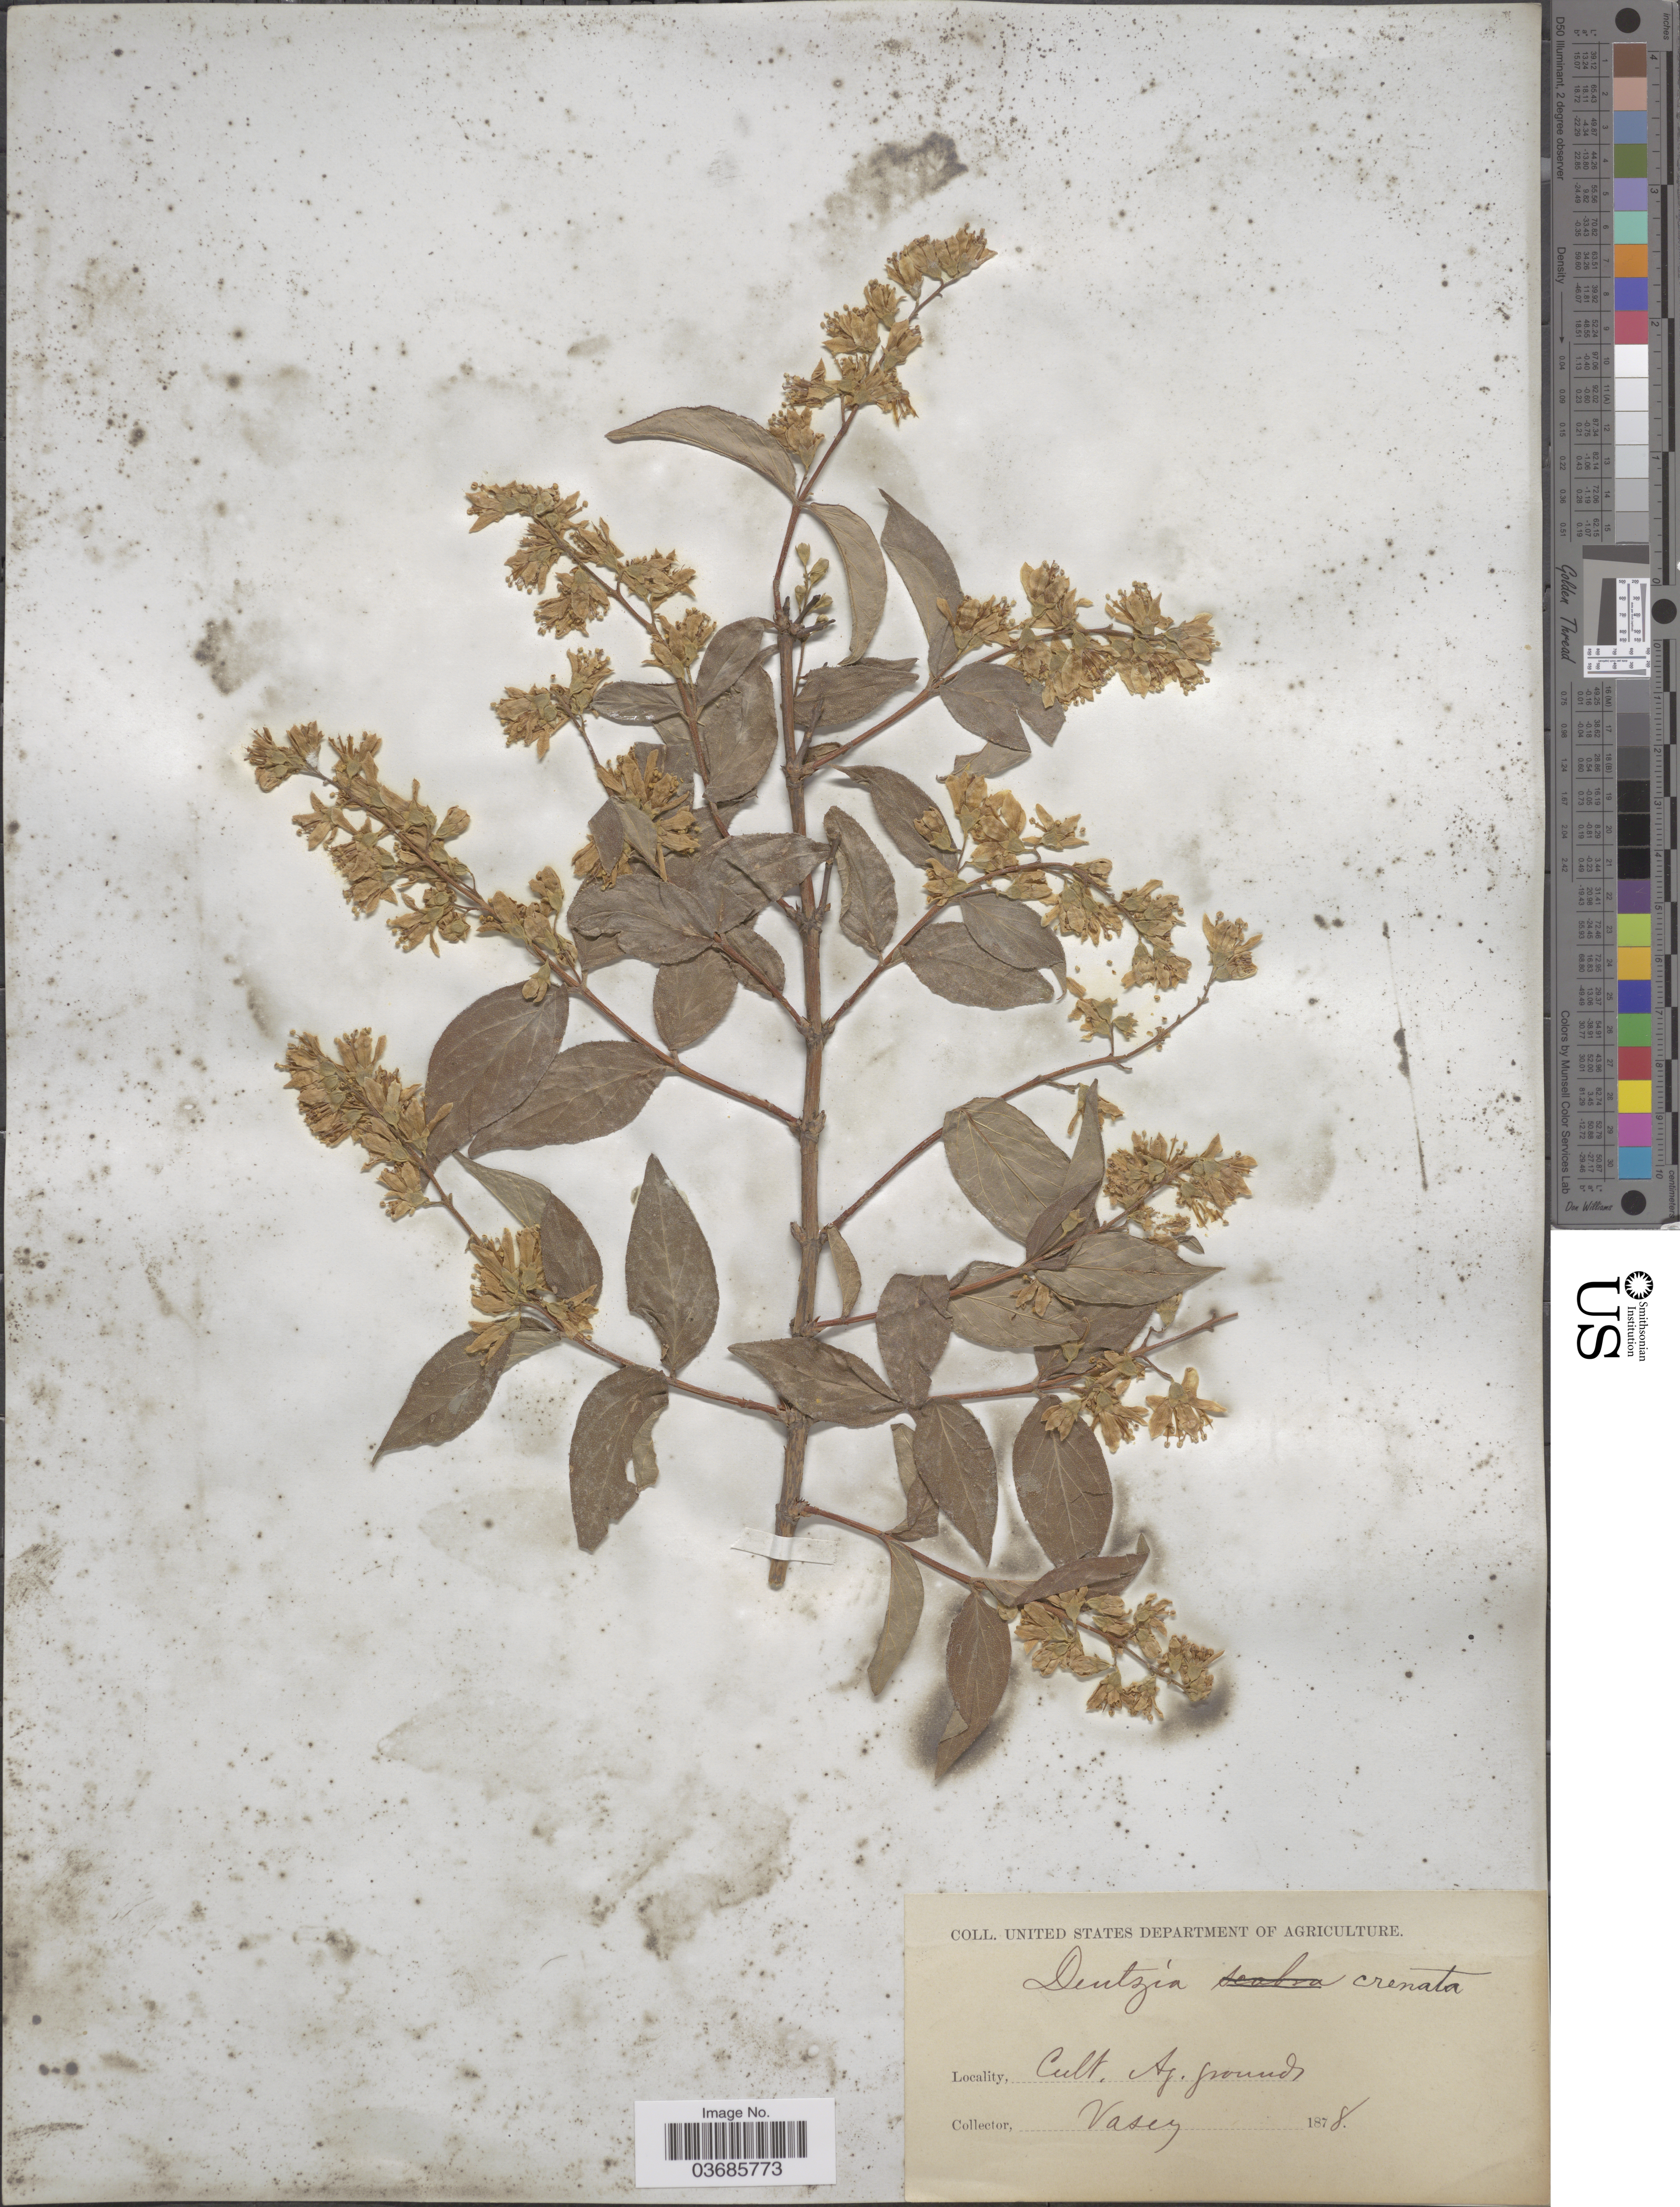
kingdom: Plantae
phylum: Tracheophyta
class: Magnoliopsida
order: Cornales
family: Hydrangeaceae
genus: Deutzia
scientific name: Deutzia scabra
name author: Thunb.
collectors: Vasey, --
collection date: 1878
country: United States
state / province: District of Columbia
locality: Ag. grounds.